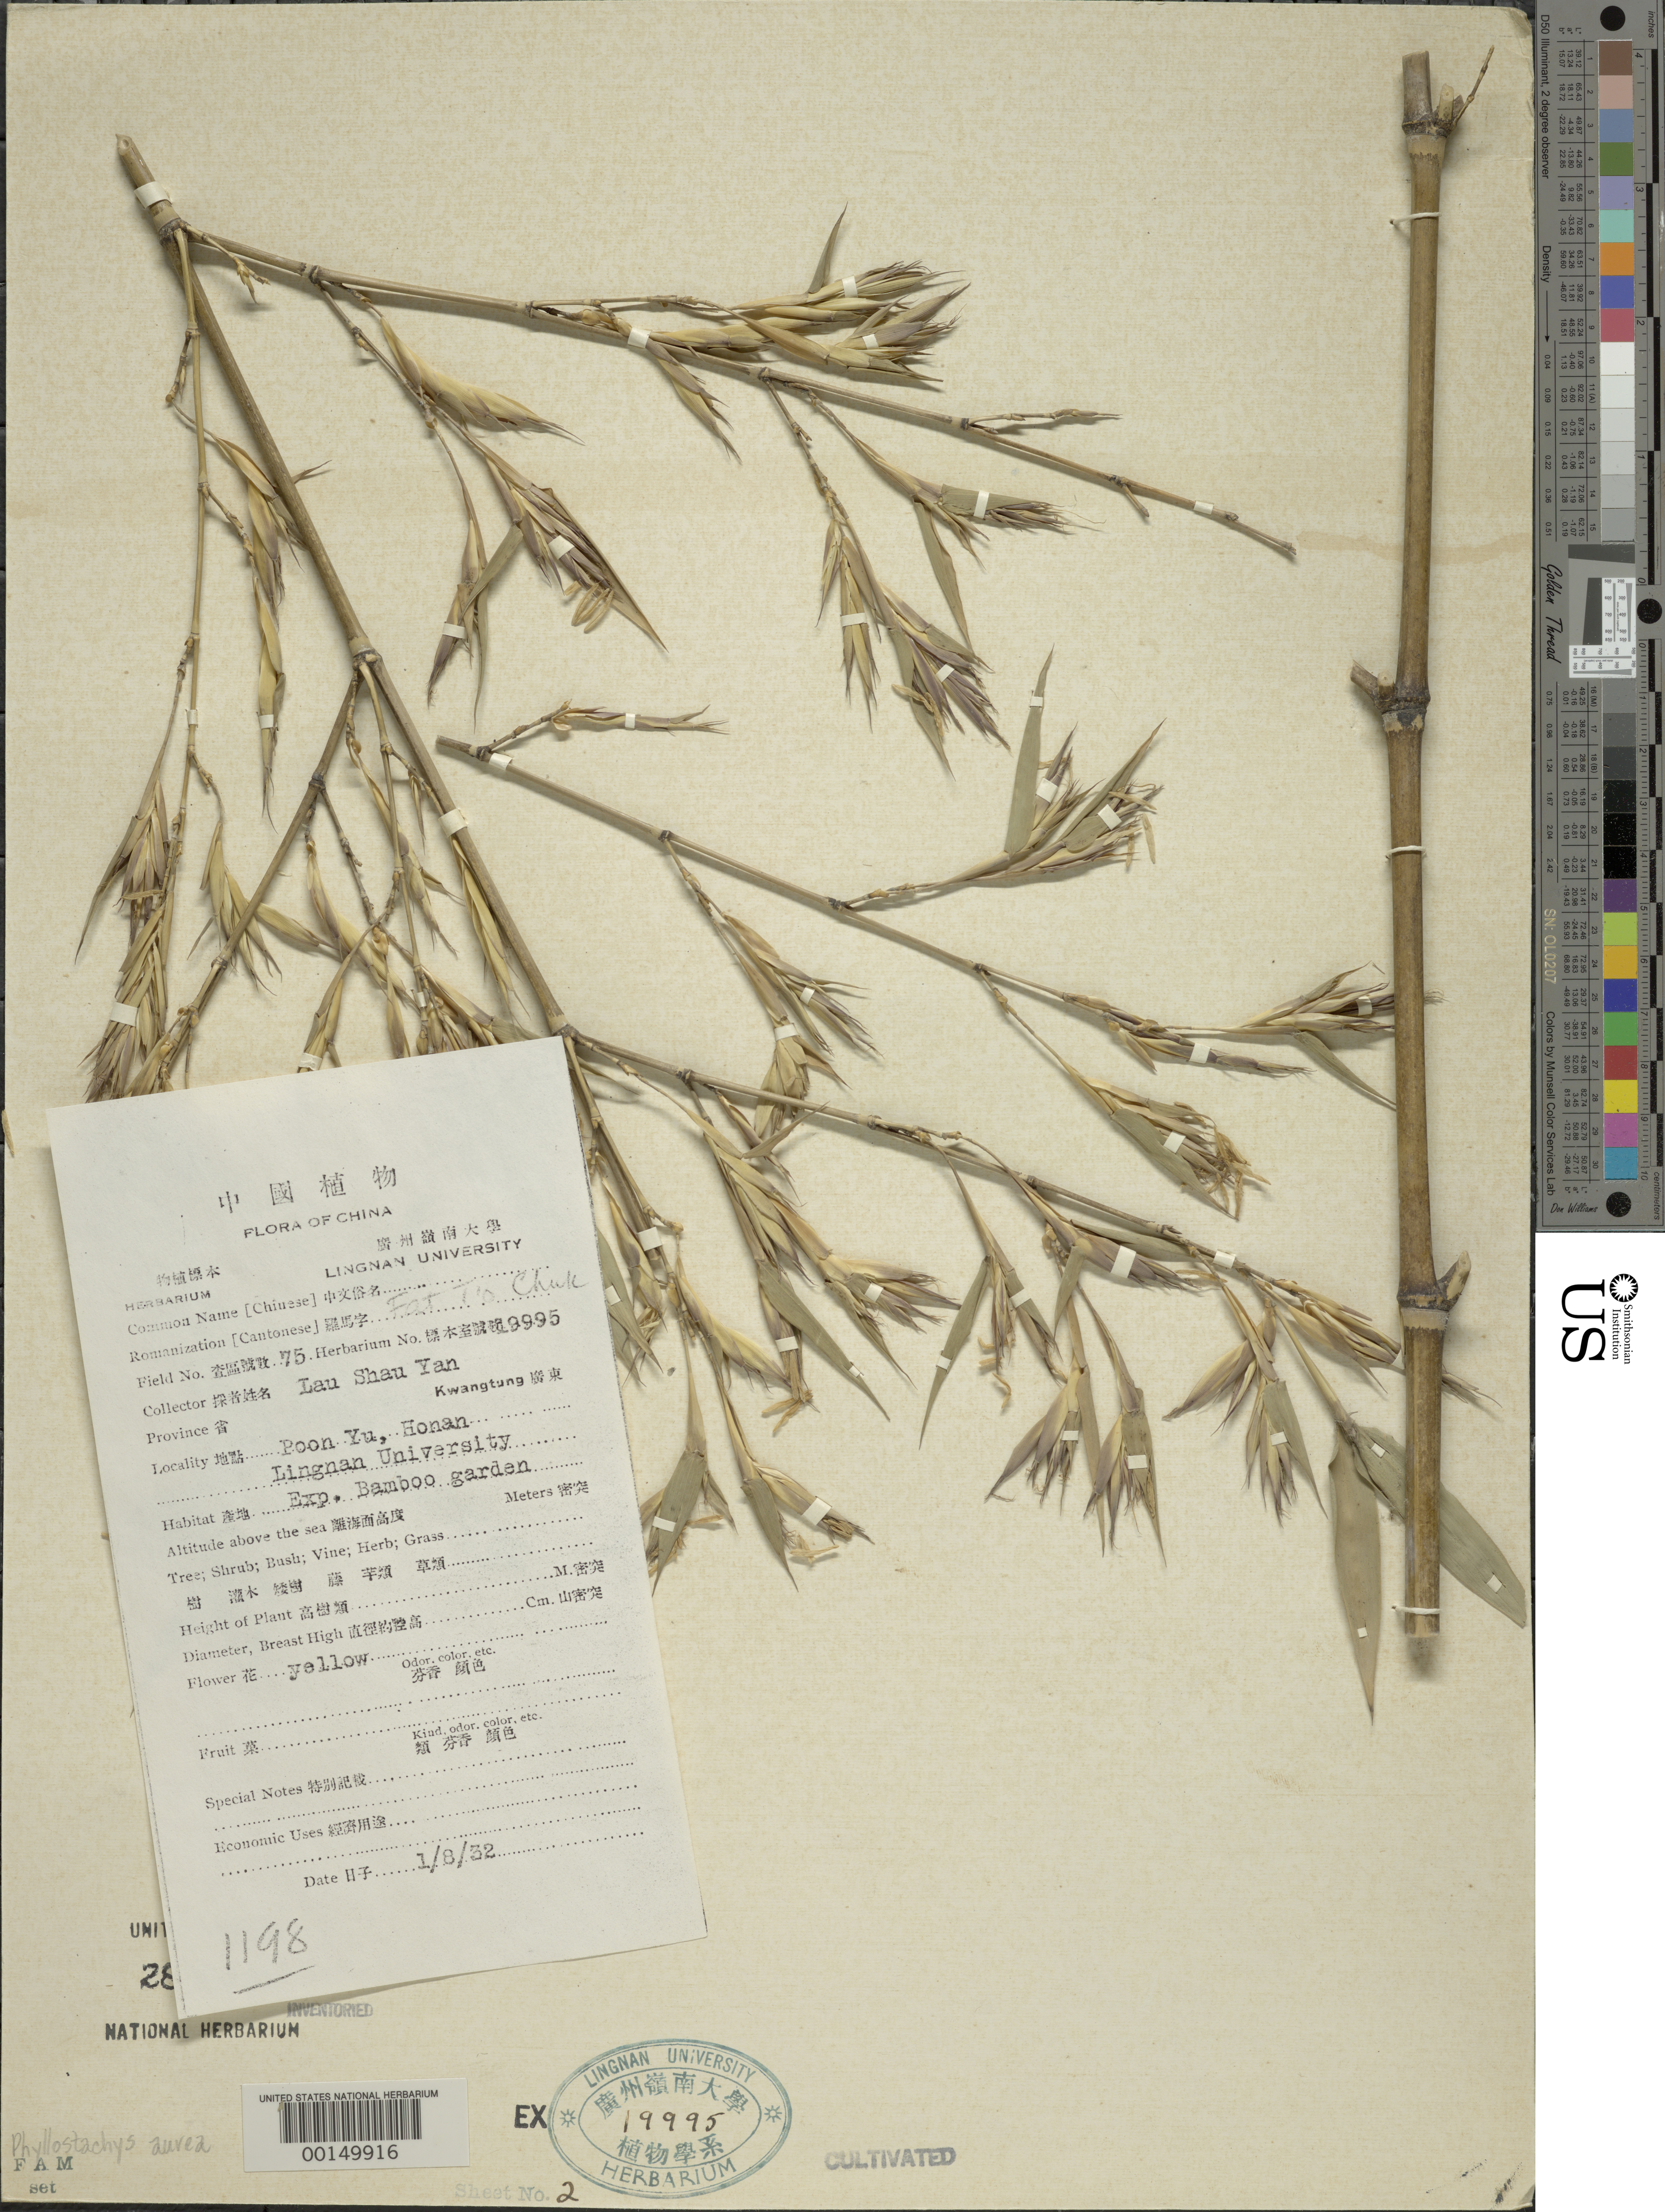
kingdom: Plantae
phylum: Tracheophyta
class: Liliopsida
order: Poales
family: Poaceae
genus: Phyllostachys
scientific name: Phyllostachys aurea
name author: Rivière & C. Rivière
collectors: S. Y. Lau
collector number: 75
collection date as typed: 08 Jan 1932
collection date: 1932-01-08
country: China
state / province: Guangdong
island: Honam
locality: Honan, poon yu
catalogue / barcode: US 2806819